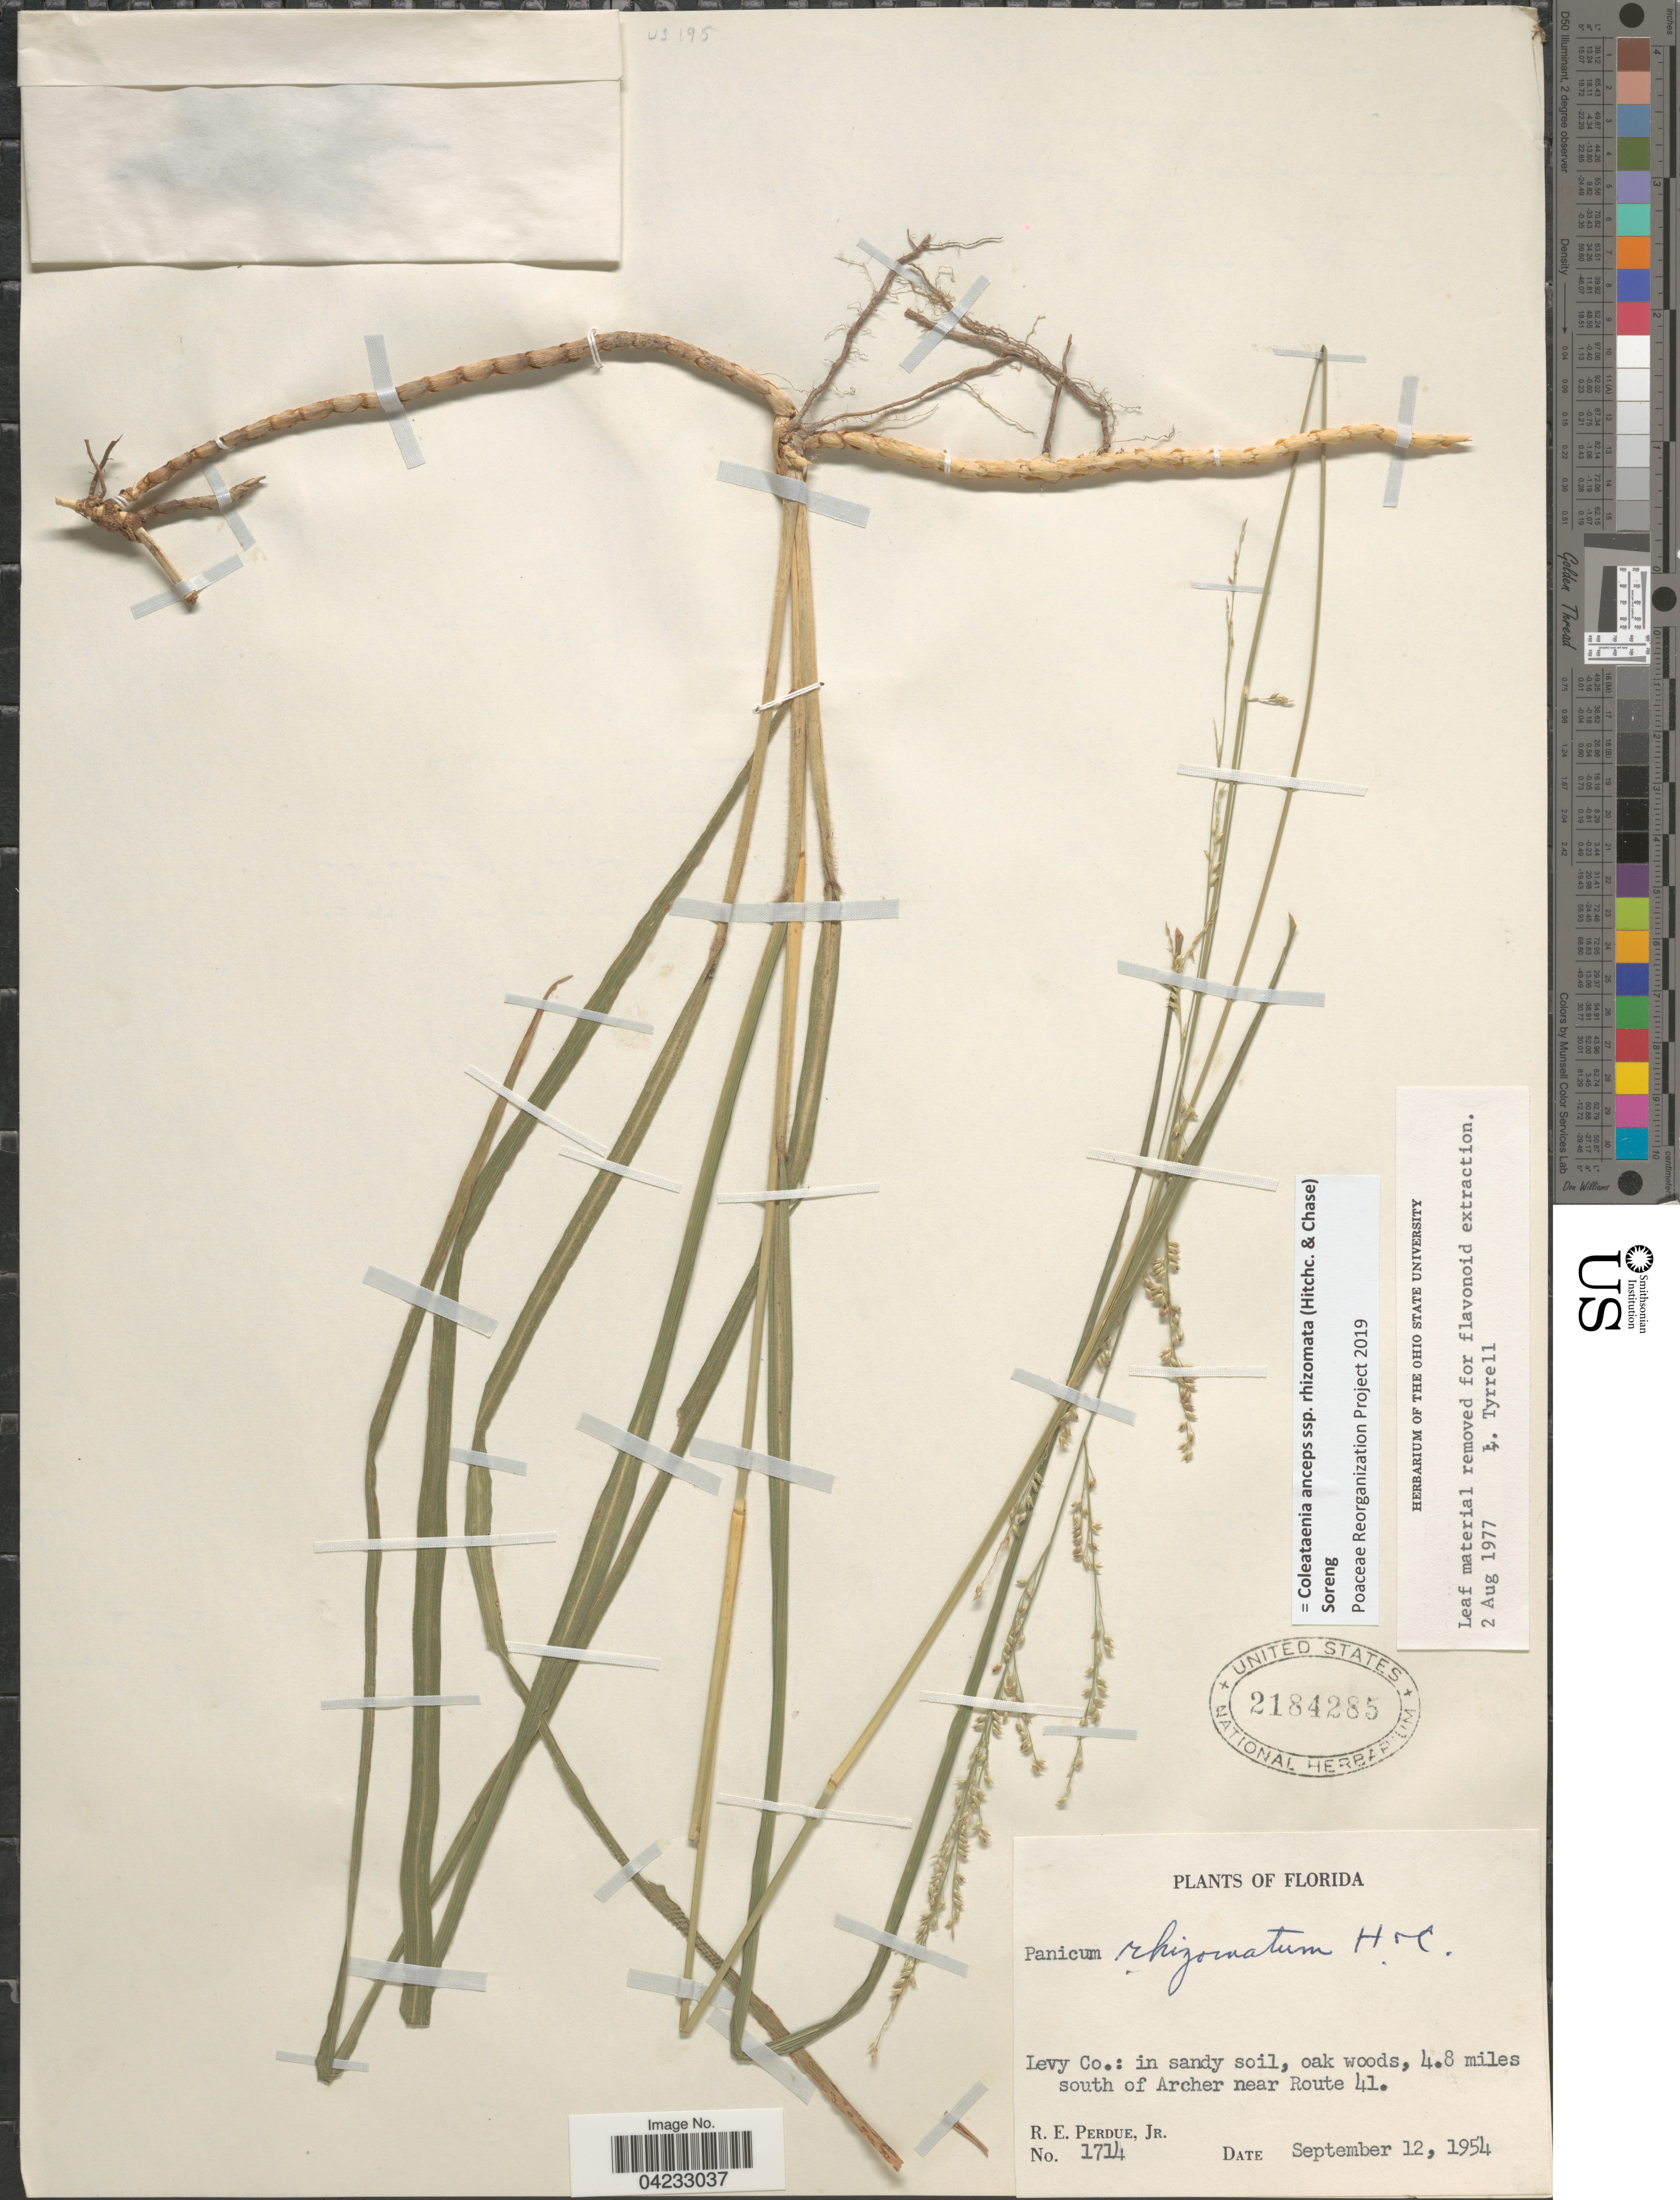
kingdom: Plantae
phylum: Tracheophyta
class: Liliopsida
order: Poales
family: Poaceae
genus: Coleataenia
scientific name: Coleataenia anceps subsp. rhizomata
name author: (Hitchc. & Chase) Soreng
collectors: R. E. Perdue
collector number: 1714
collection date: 1954-09-12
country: United States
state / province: Florida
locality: Levy Co.: 4.8 miles south of Archer near Route 41.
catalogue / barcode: US 2184285